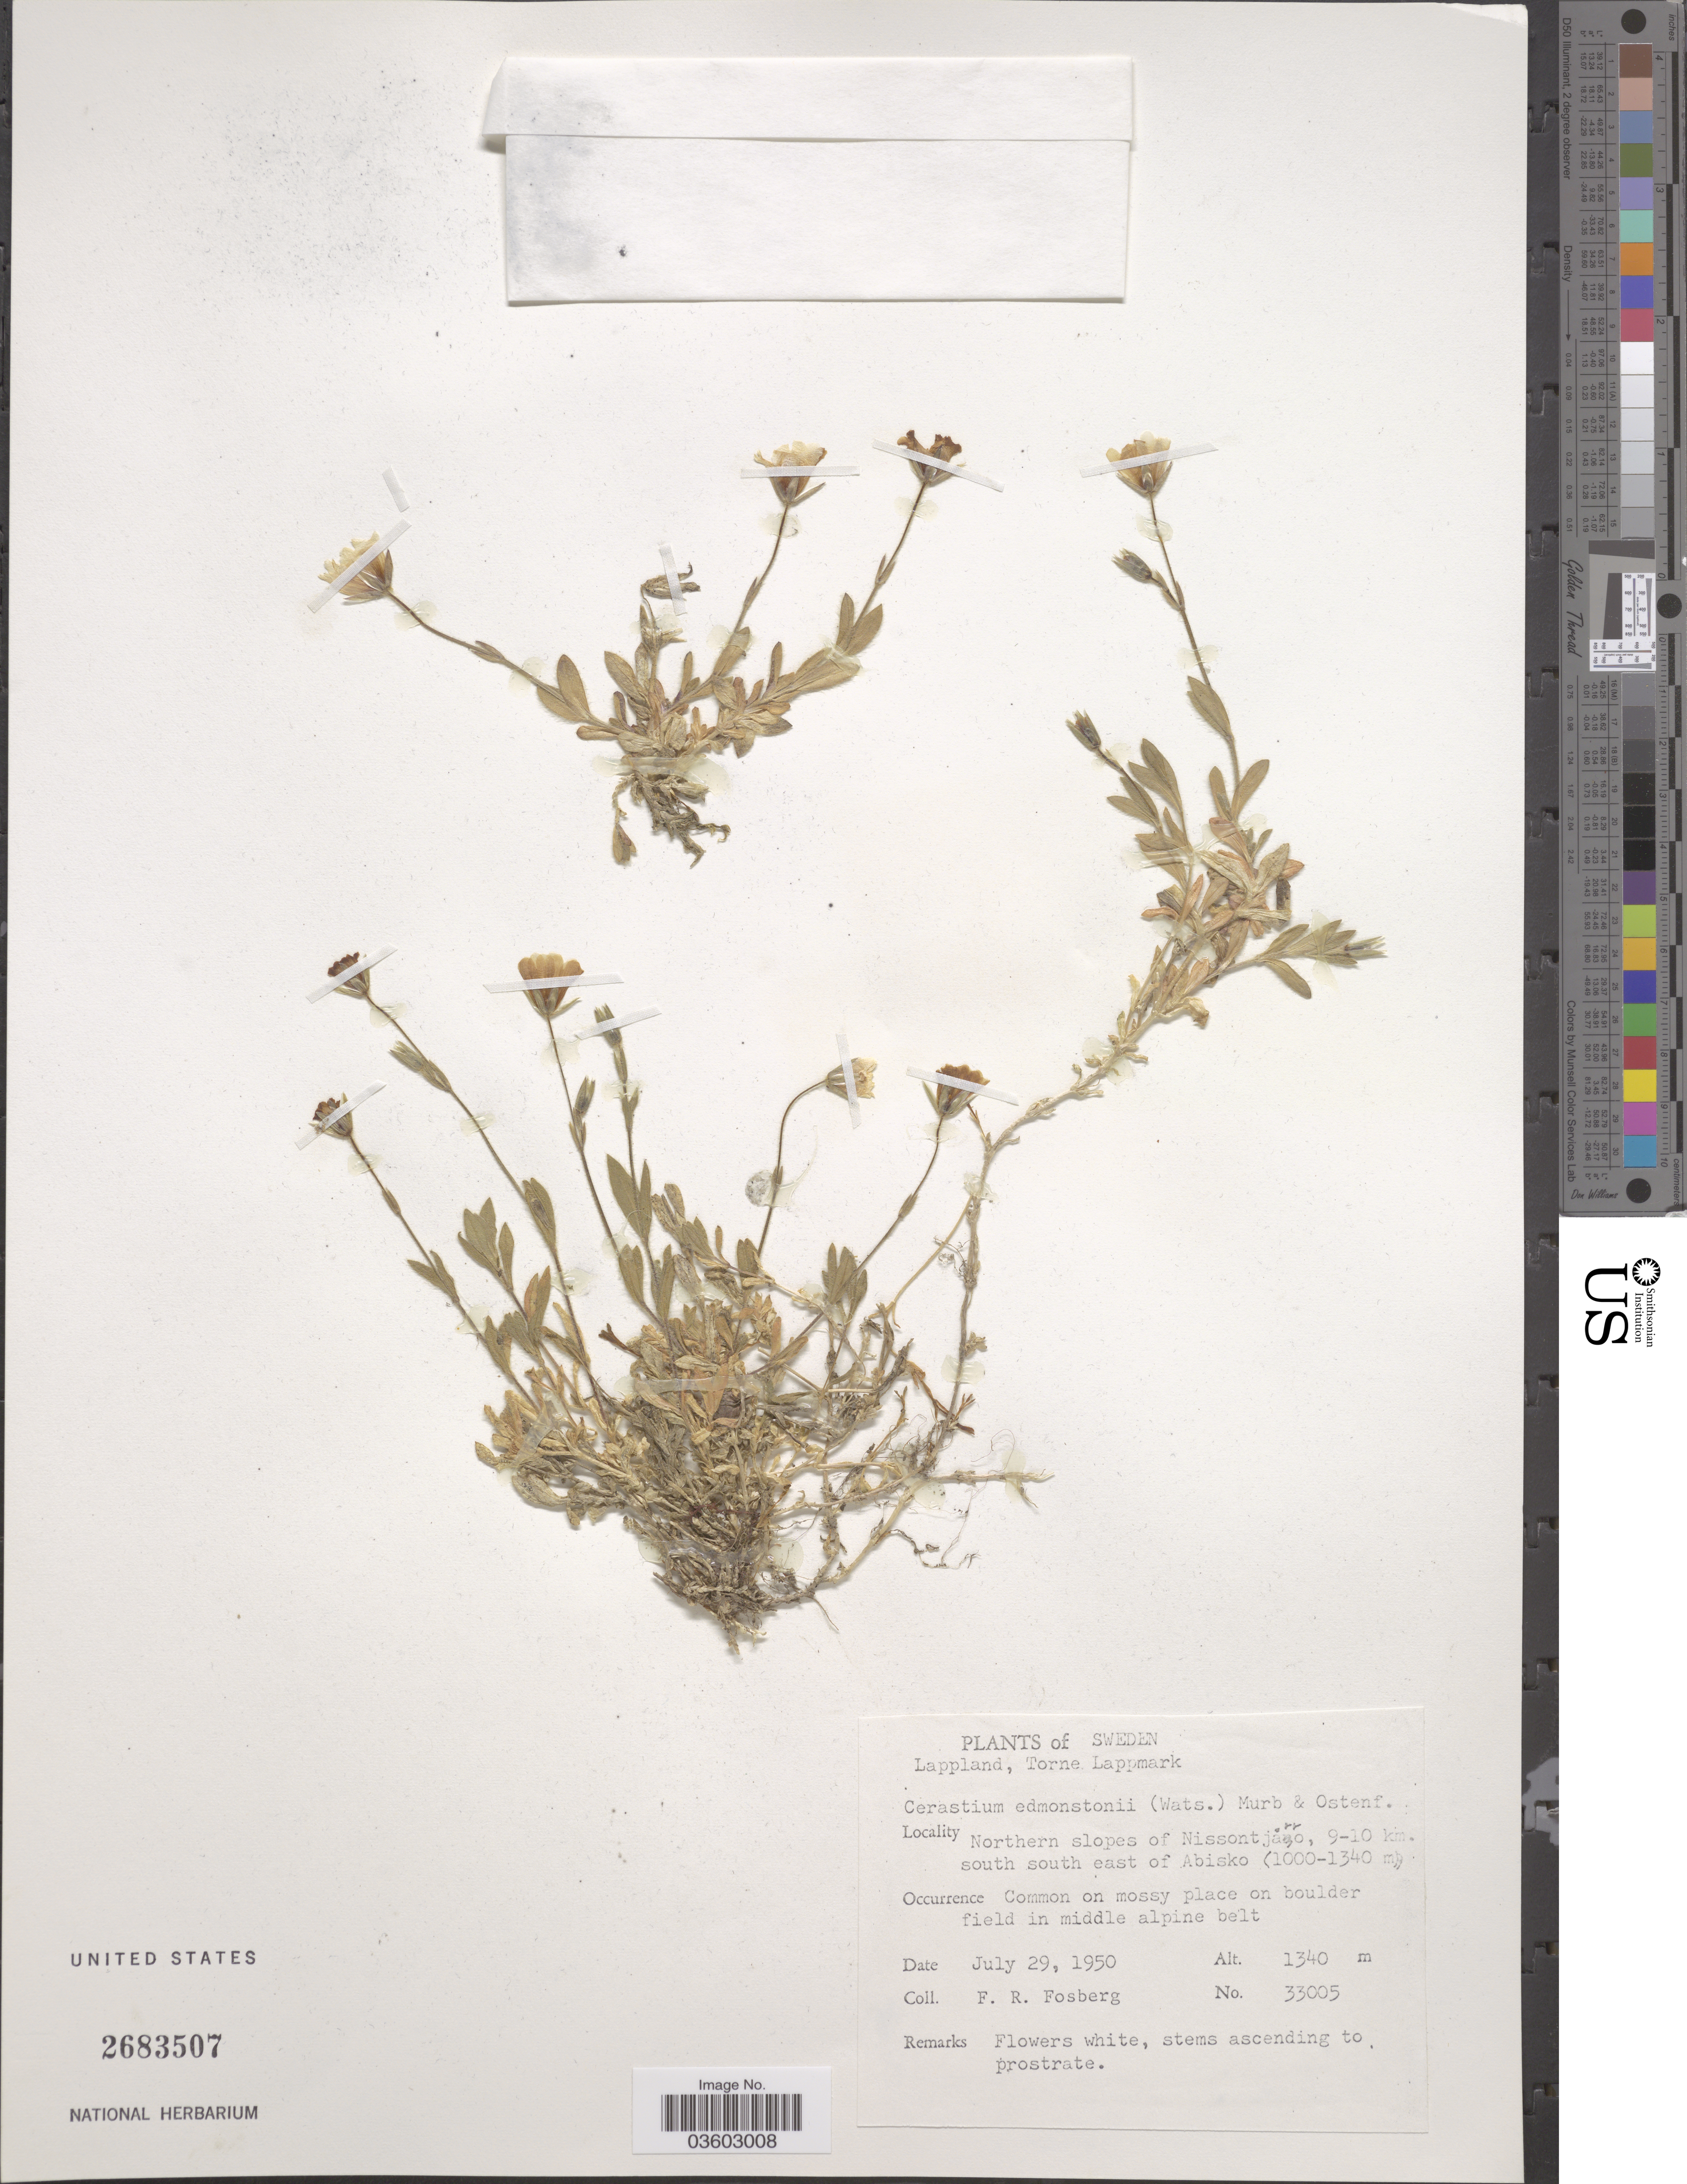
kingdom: Plantae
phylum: Tracheophyta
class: Magnoliopsida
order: Caryophyllales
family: Caryophyllaceae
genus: Cerastium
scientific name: Cerastium edmondstonii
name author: Murb. & Ostenf.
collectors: F. R. Fosberg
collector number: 33005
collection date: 1950-07-29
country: Sweden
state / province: Norrbotten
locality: Lappland, Torne Lappmark. Northern slopes of Nissontjärro, 9-10 km. south south east of Abisko (1000-1340 m).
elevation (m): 1340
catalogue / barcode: US 2683507